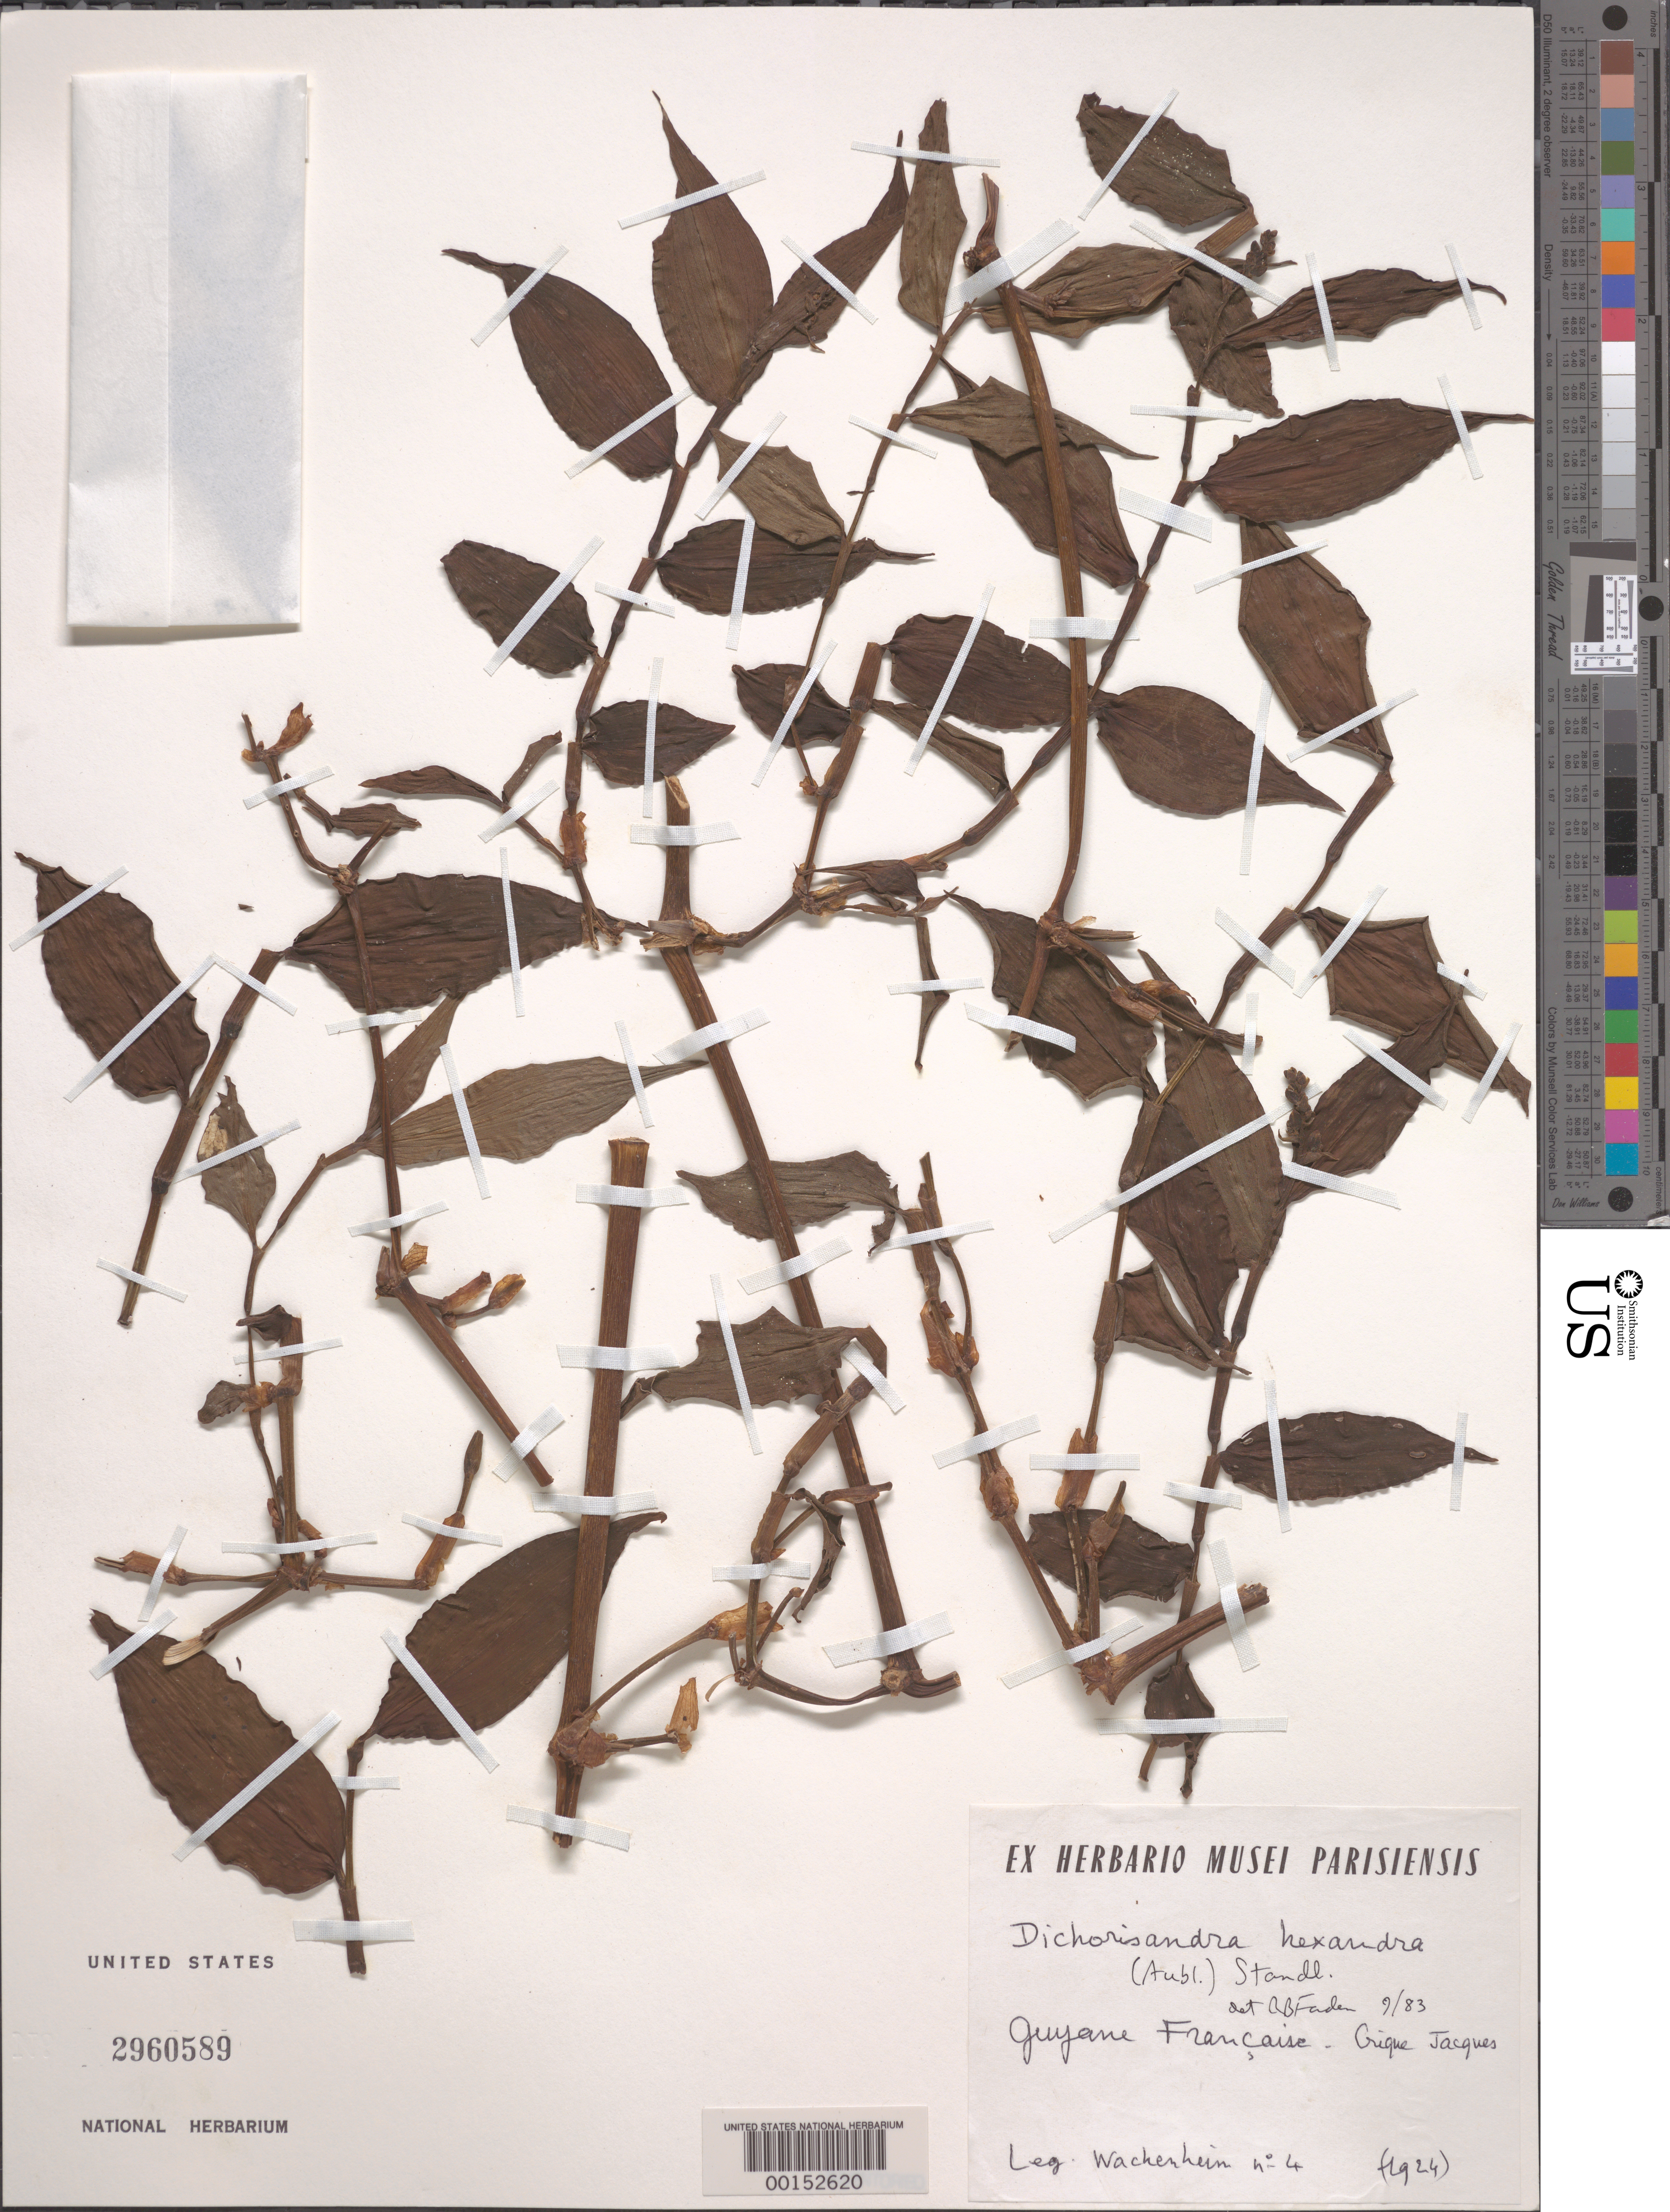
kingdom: Plantae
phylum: Tracheophyta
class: Liliopsida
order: Commelinales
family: Commelinaceae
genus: Dichorisandra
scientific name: Dichorisandra hexandra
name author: (Aubl.) Standl.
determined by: Faden, Robert B., (US), Smithsonian Institution - National Museum of Natural History (UNITED STATES)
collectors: G. Wachenheim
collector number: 04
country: French Guiana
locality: Grinque jacques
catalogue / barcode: US 2960589